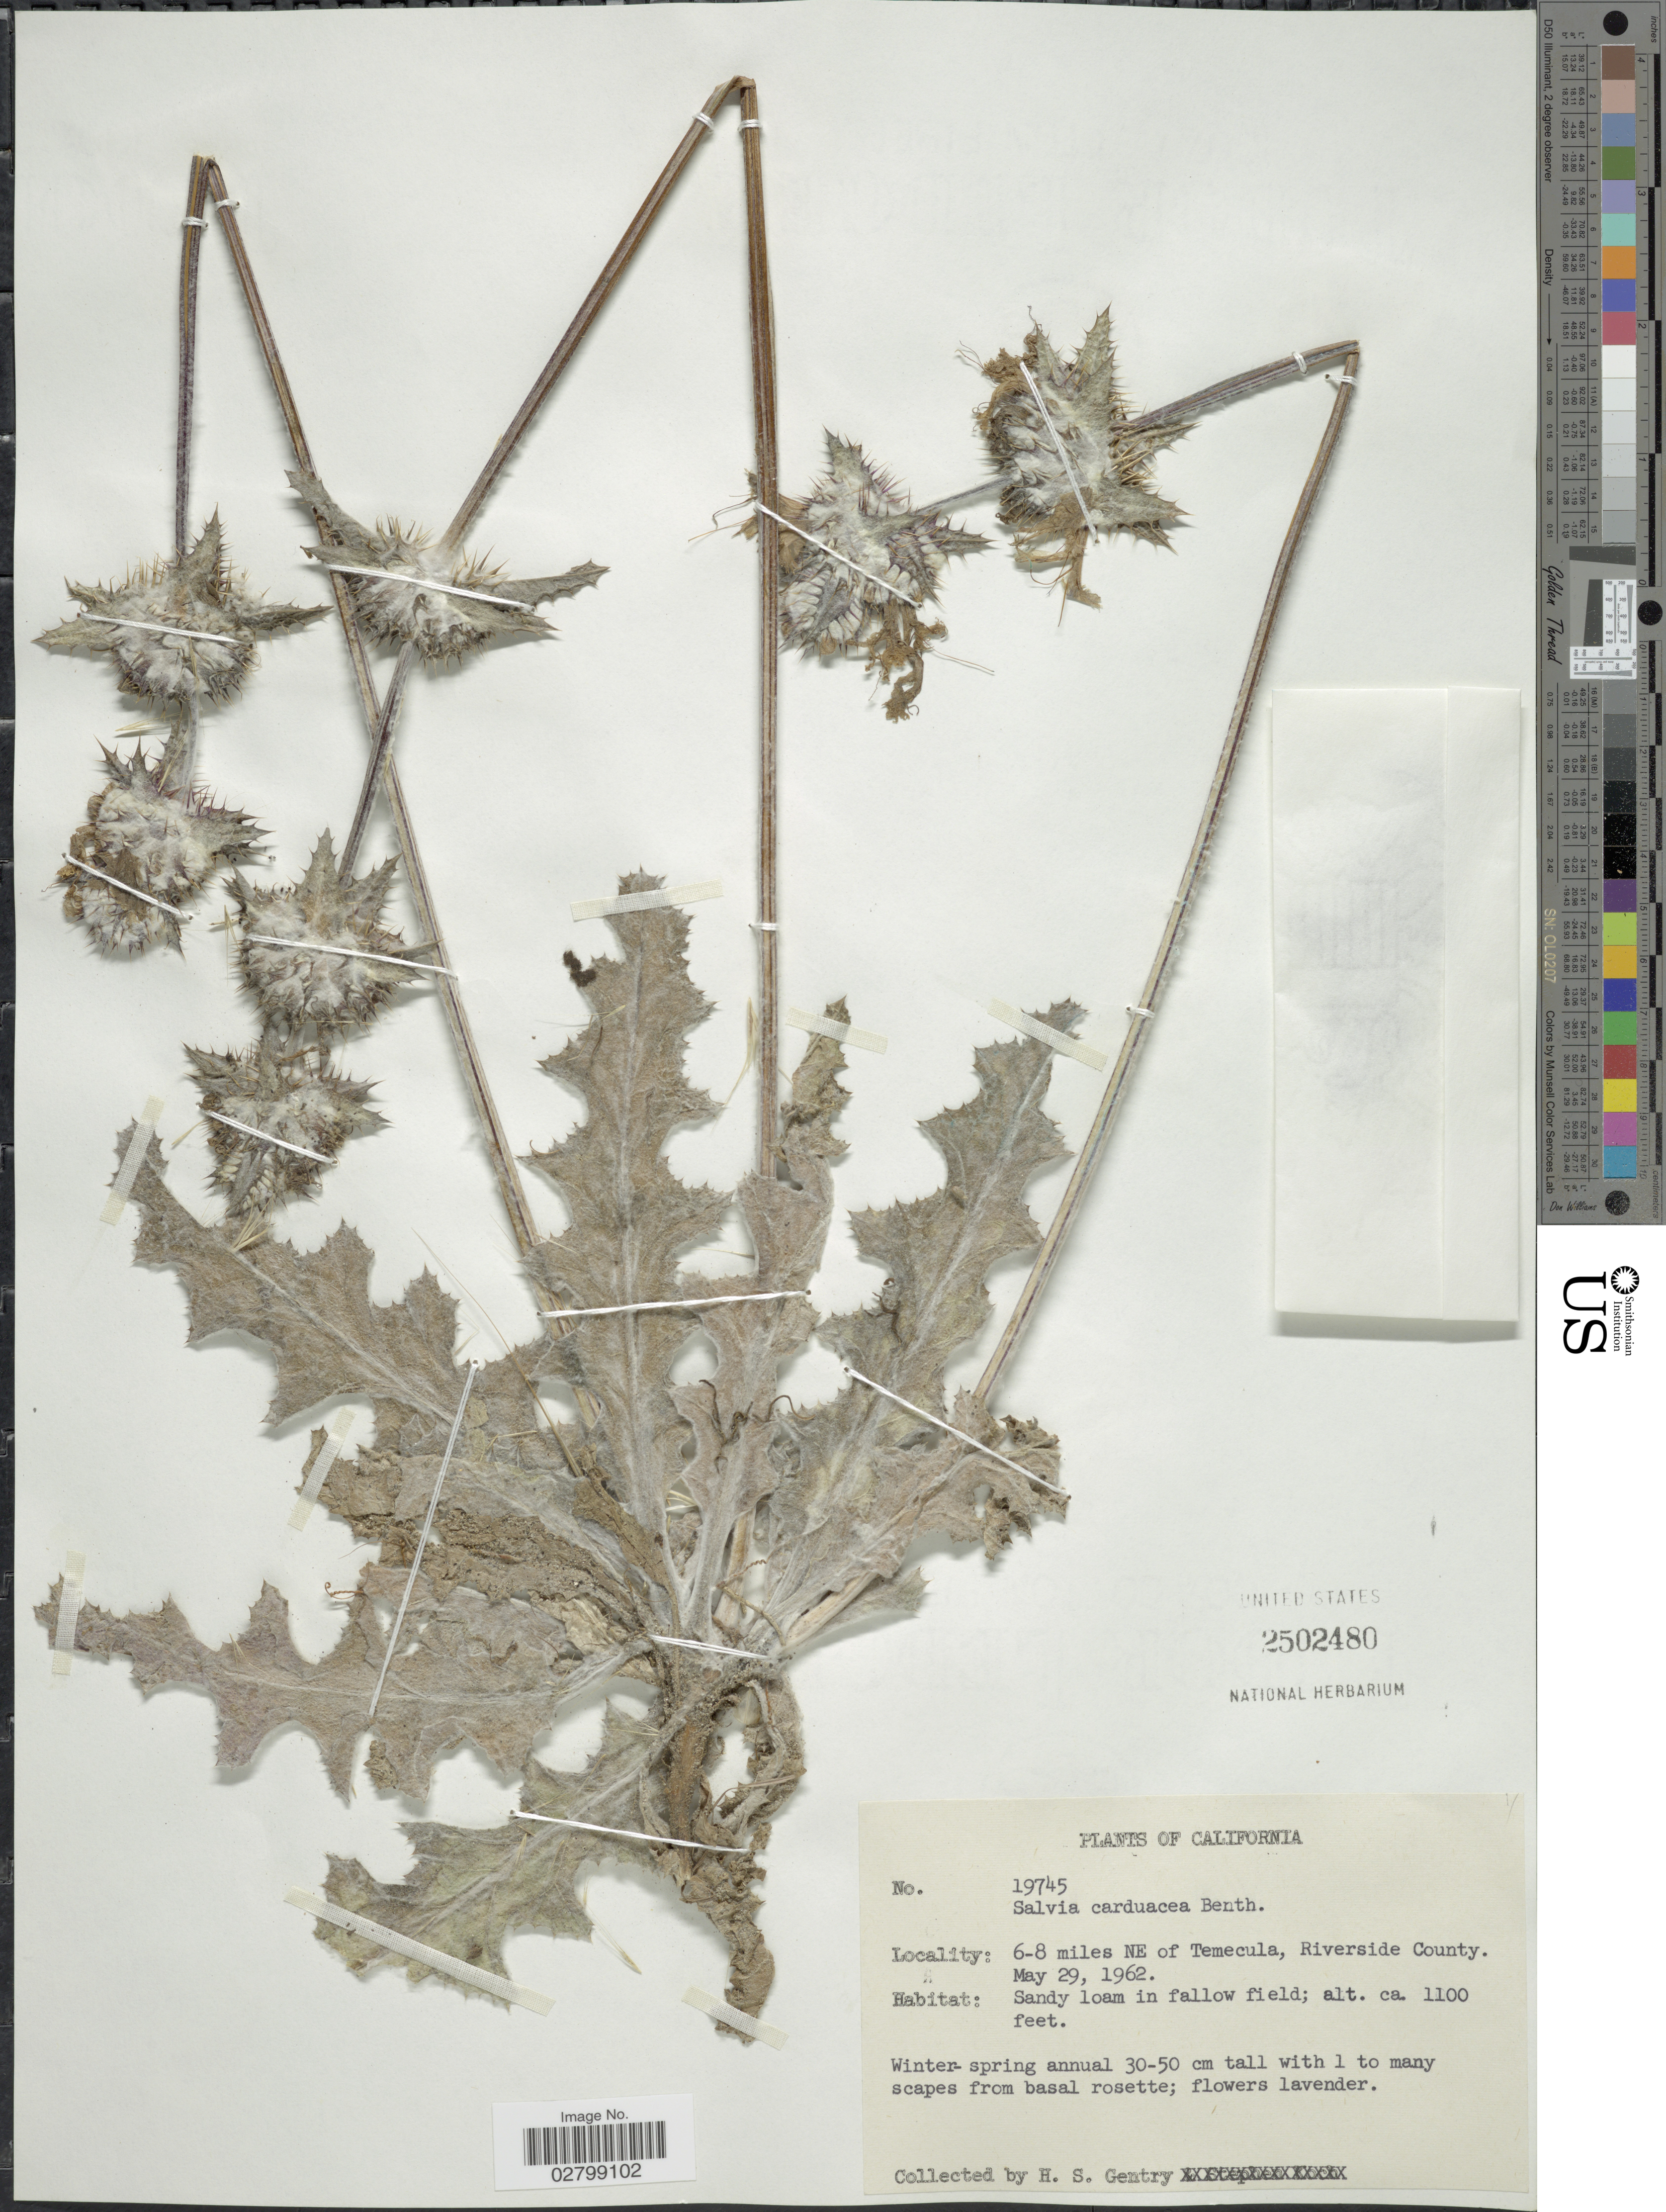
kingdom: Plantae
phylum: Tracheophyta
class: Magnoliopsida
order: Lamiales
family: Lamiaceae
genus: Salvia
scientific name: Salvia carduacea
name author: Benth.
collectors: H. S. Gentry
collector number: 19745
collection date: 1962-05-29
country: United States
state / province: California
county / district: Riverside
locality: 6-8 miles NE of Temecula, Riverside County.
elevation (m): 335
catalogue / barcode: US 2502480